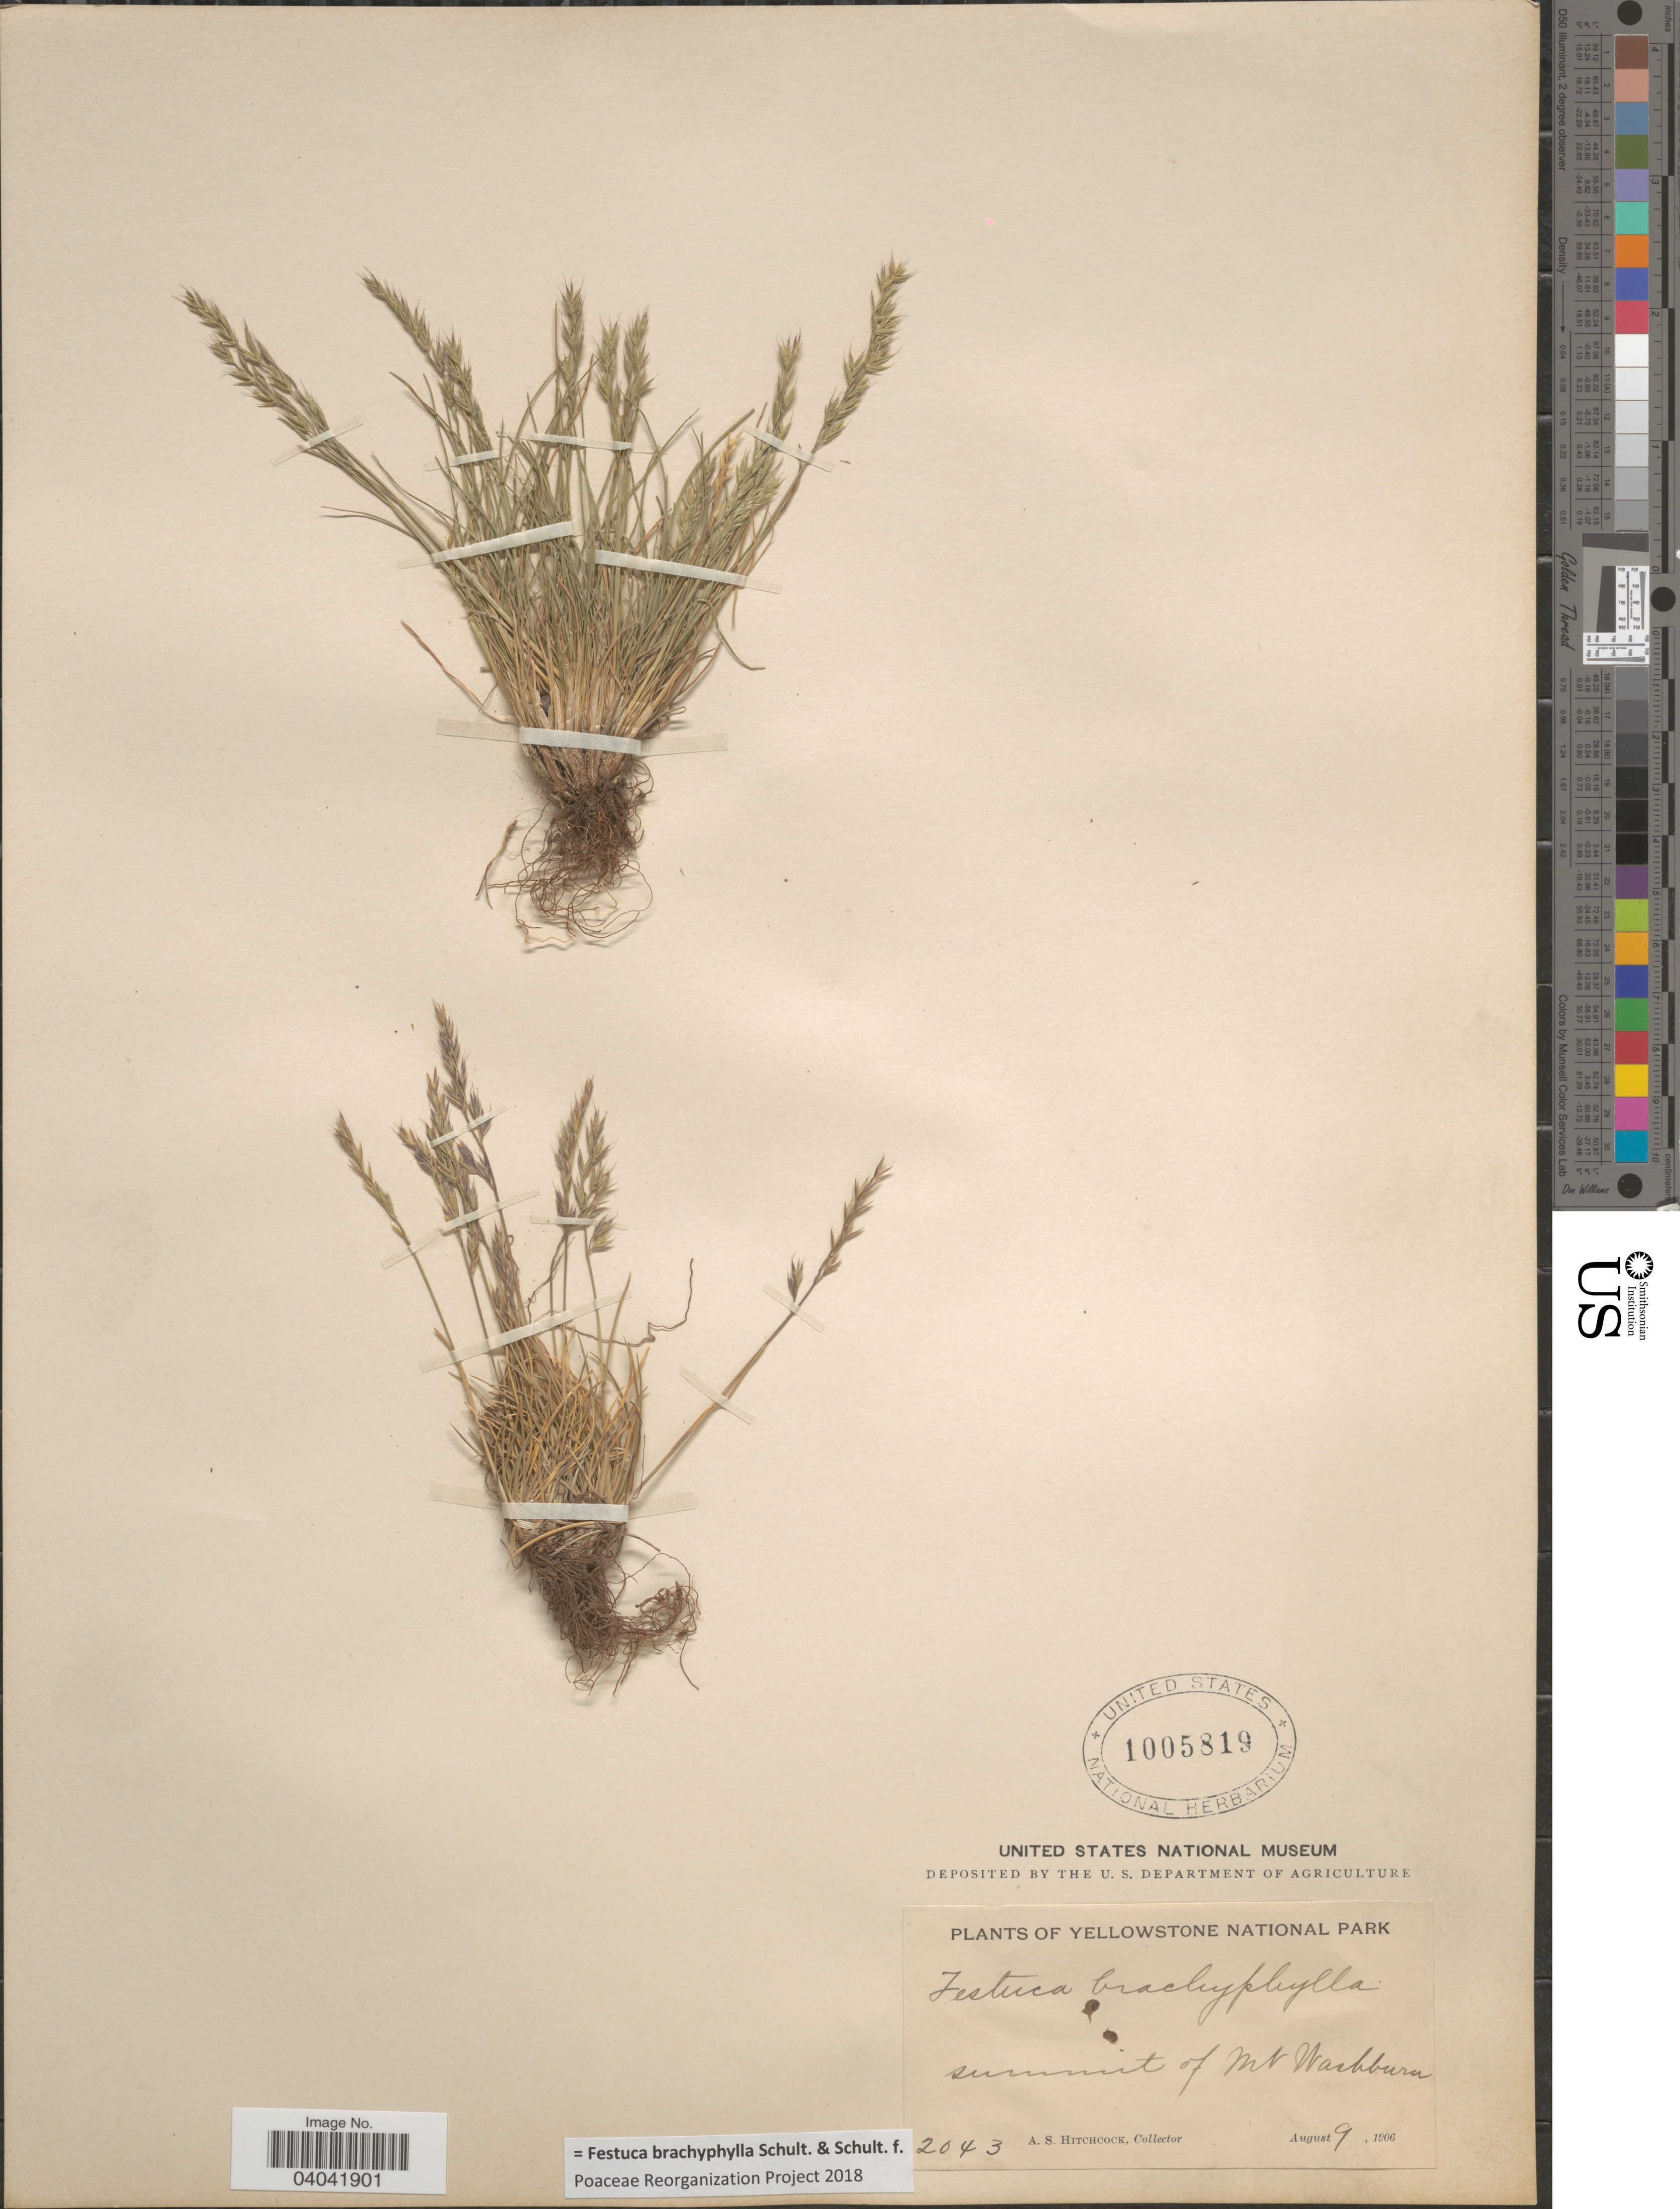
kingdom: Plantae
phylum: Tracheophyta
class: Liliopsida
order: Poales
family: Poaceae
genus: Festuca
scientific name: Festuca brachyphylla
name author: Schult. & Schult. f.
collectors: A. S. Hitchcock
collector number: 2043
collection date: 1906-08-09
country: United States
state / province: Wyoming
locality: Yellowstone National Park. Summit of Mt Washburn.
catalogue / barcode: US 1005819